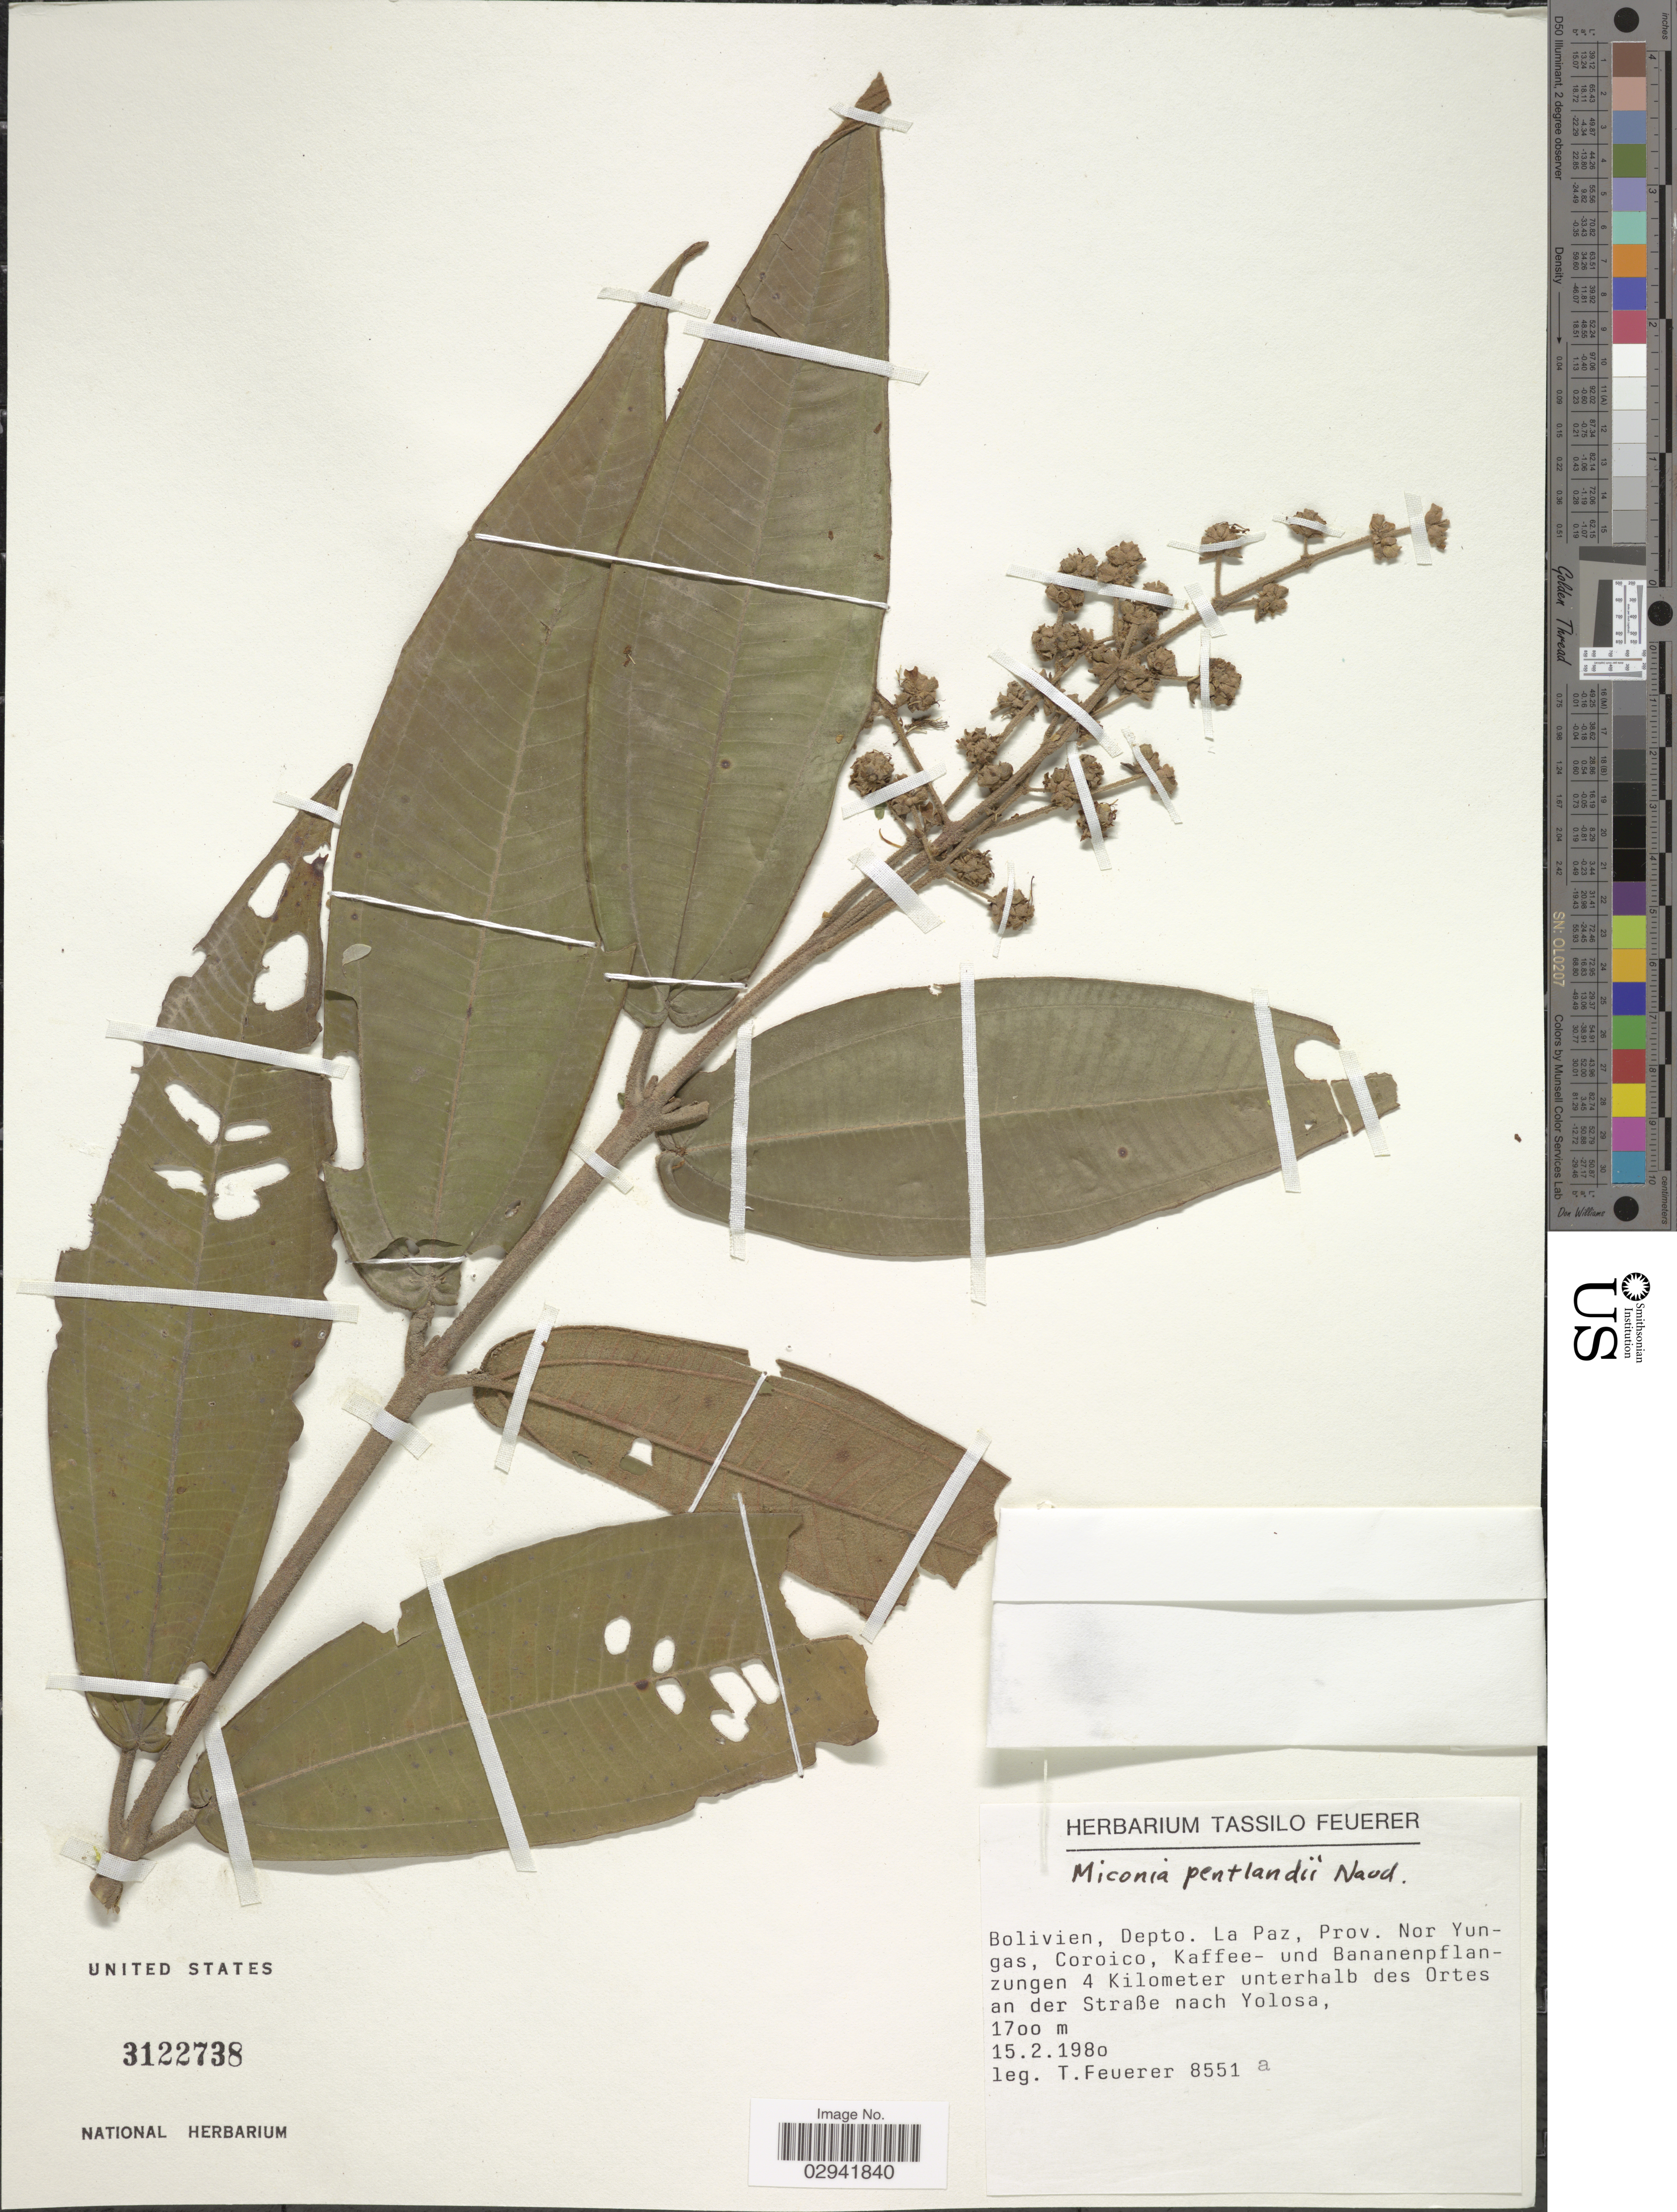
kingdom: Plantae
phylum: Tracheophyta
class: Magnoliopsida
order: Myrtales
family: Melastomataceae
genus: Miconia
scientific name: Miconia pentlandii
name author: Naudin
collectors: T. Feuerer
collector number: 8551a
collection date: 1980-02-15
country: Bolivia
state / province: La Paz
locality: Depto. La Paz, Prov. Nor Yungas, Coroico, Kaffee- und Bananenpflanzungen 4 Kilometer unterhalb des Ortes an der Straße nach Yolosa.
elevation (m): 1700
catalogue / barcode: US 3122738